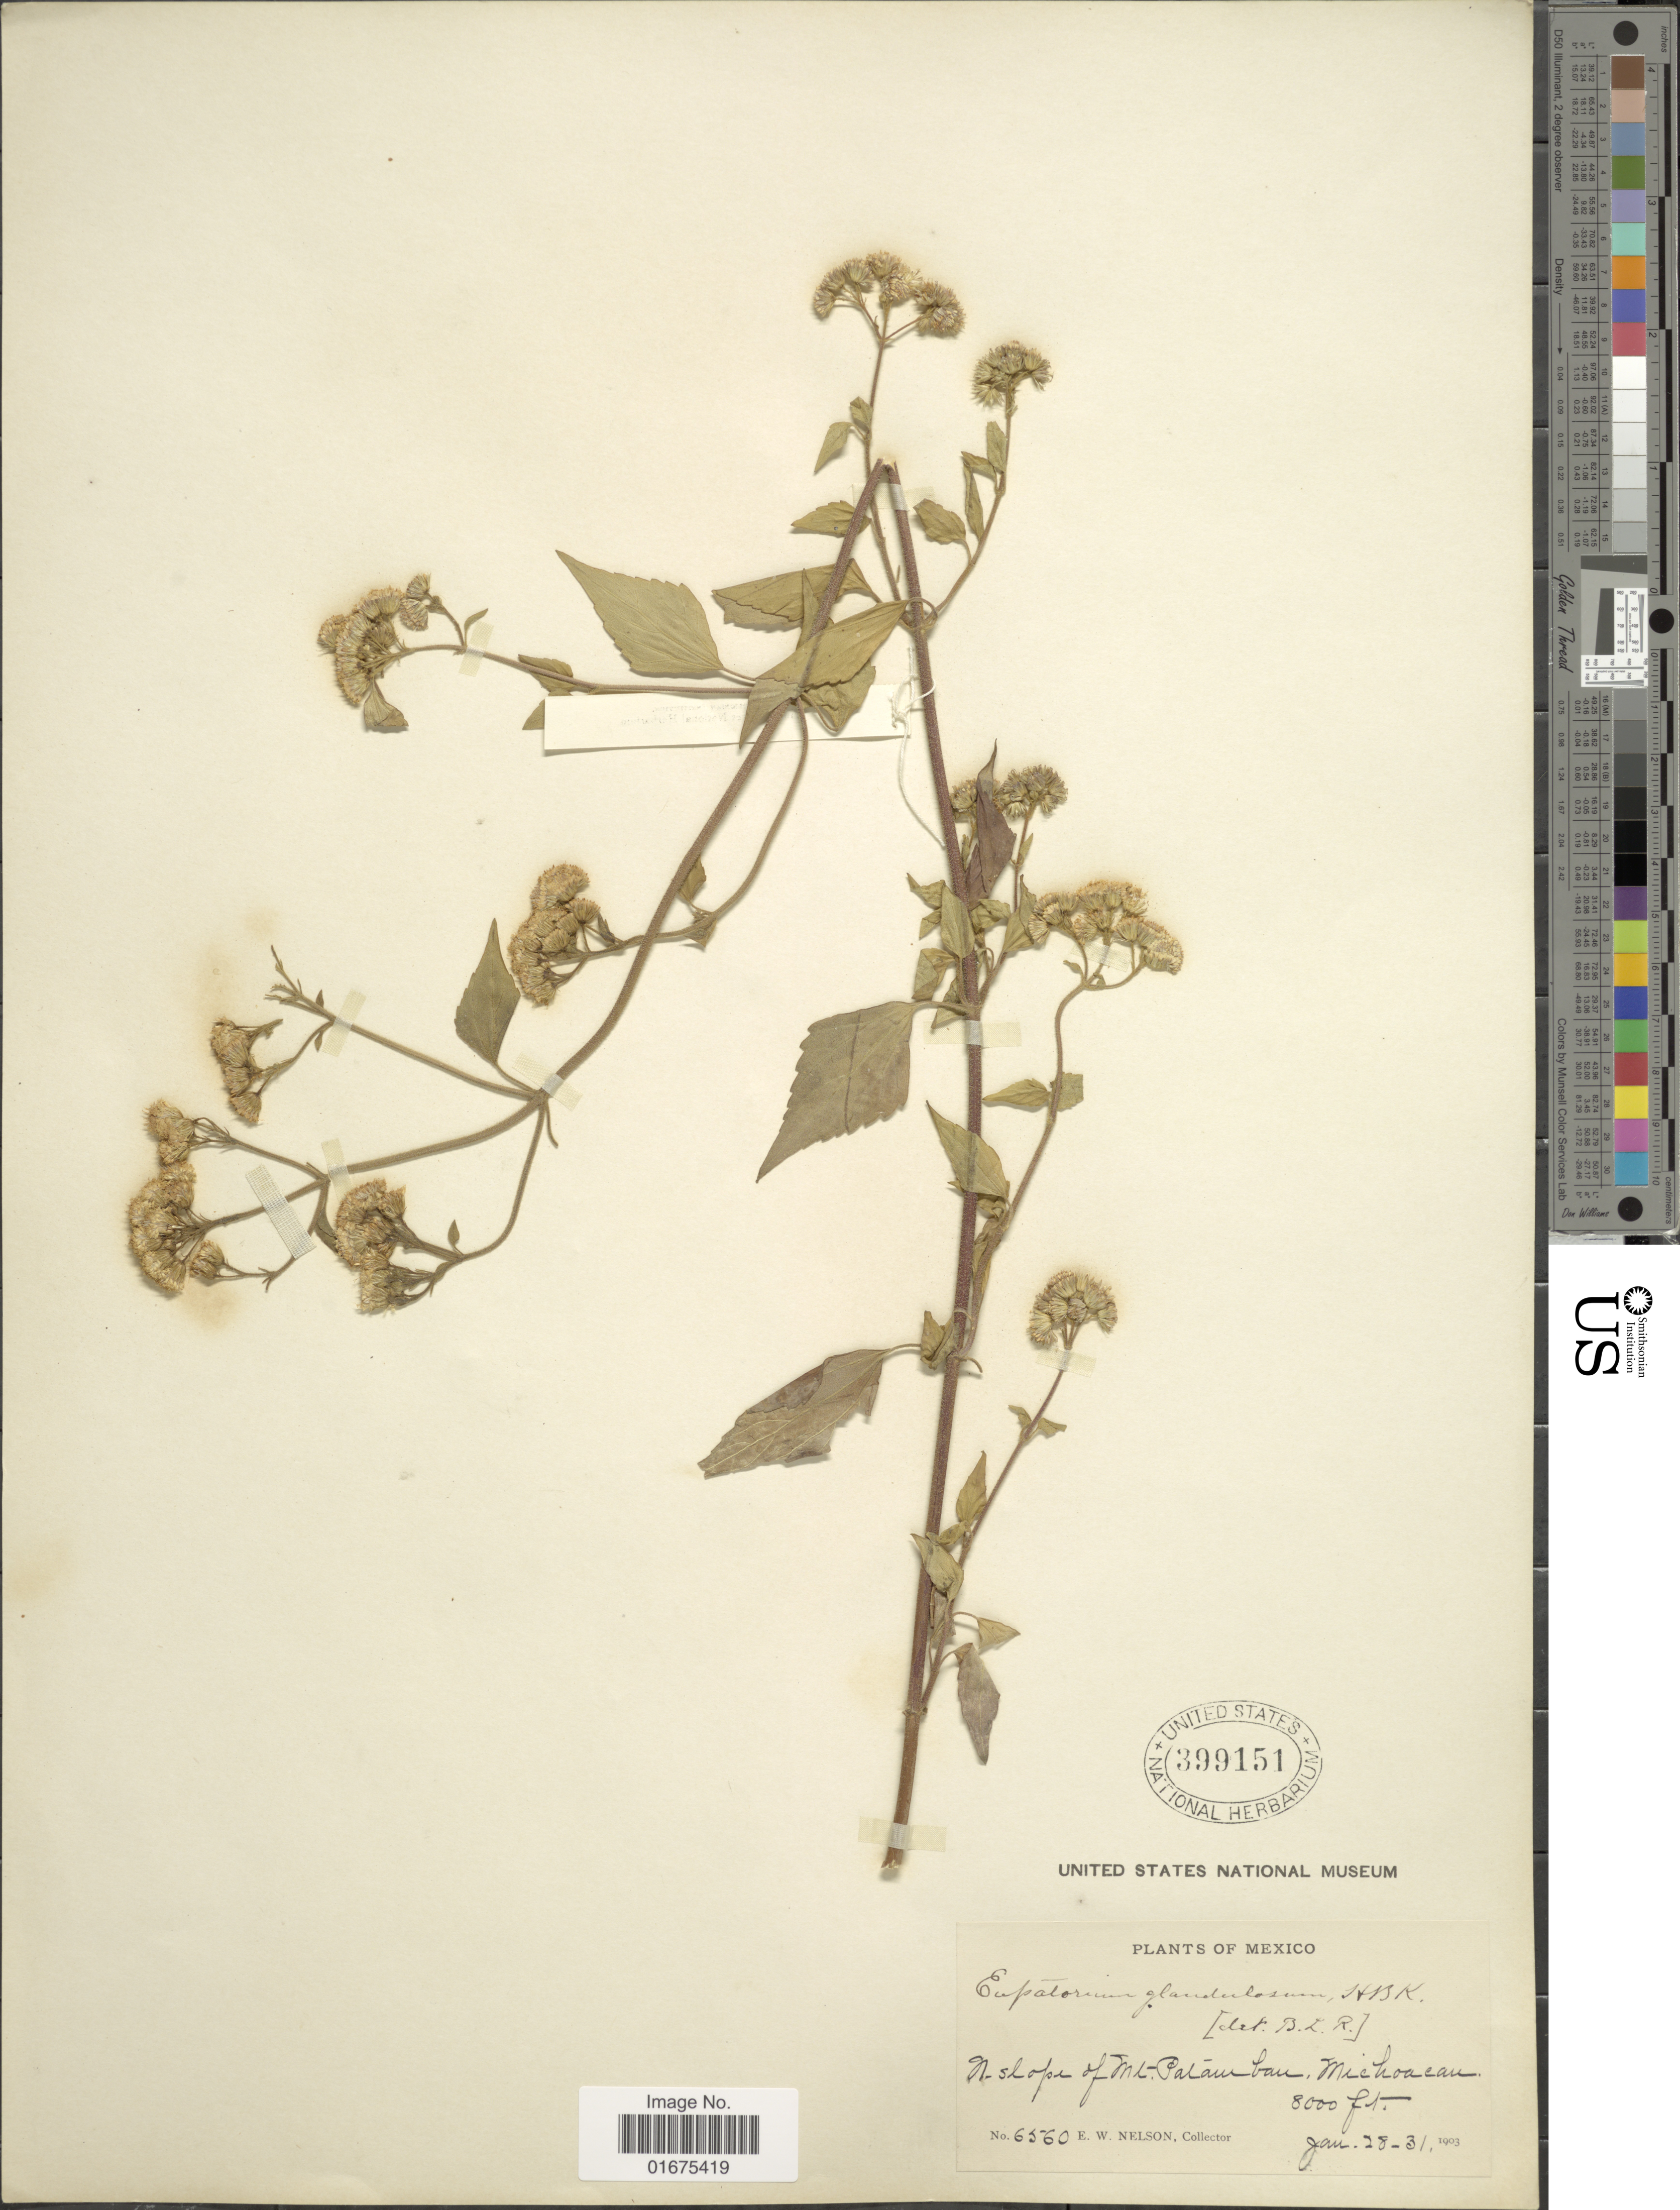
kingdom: Plantae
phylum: Tracheophyta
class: Magnoliopsida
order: Asterales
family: Asteraceae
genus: Ageratina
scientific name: Ageratina adenophora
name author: (Spreng.) R.M. King & H. Rob.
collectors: E. W. Nelson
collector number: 6560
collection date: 1903-01-28/1903-01-31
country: Mexico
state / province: Michoacán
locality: N. slope of Mt. Patamban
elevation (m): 2438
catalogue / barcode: US 399151